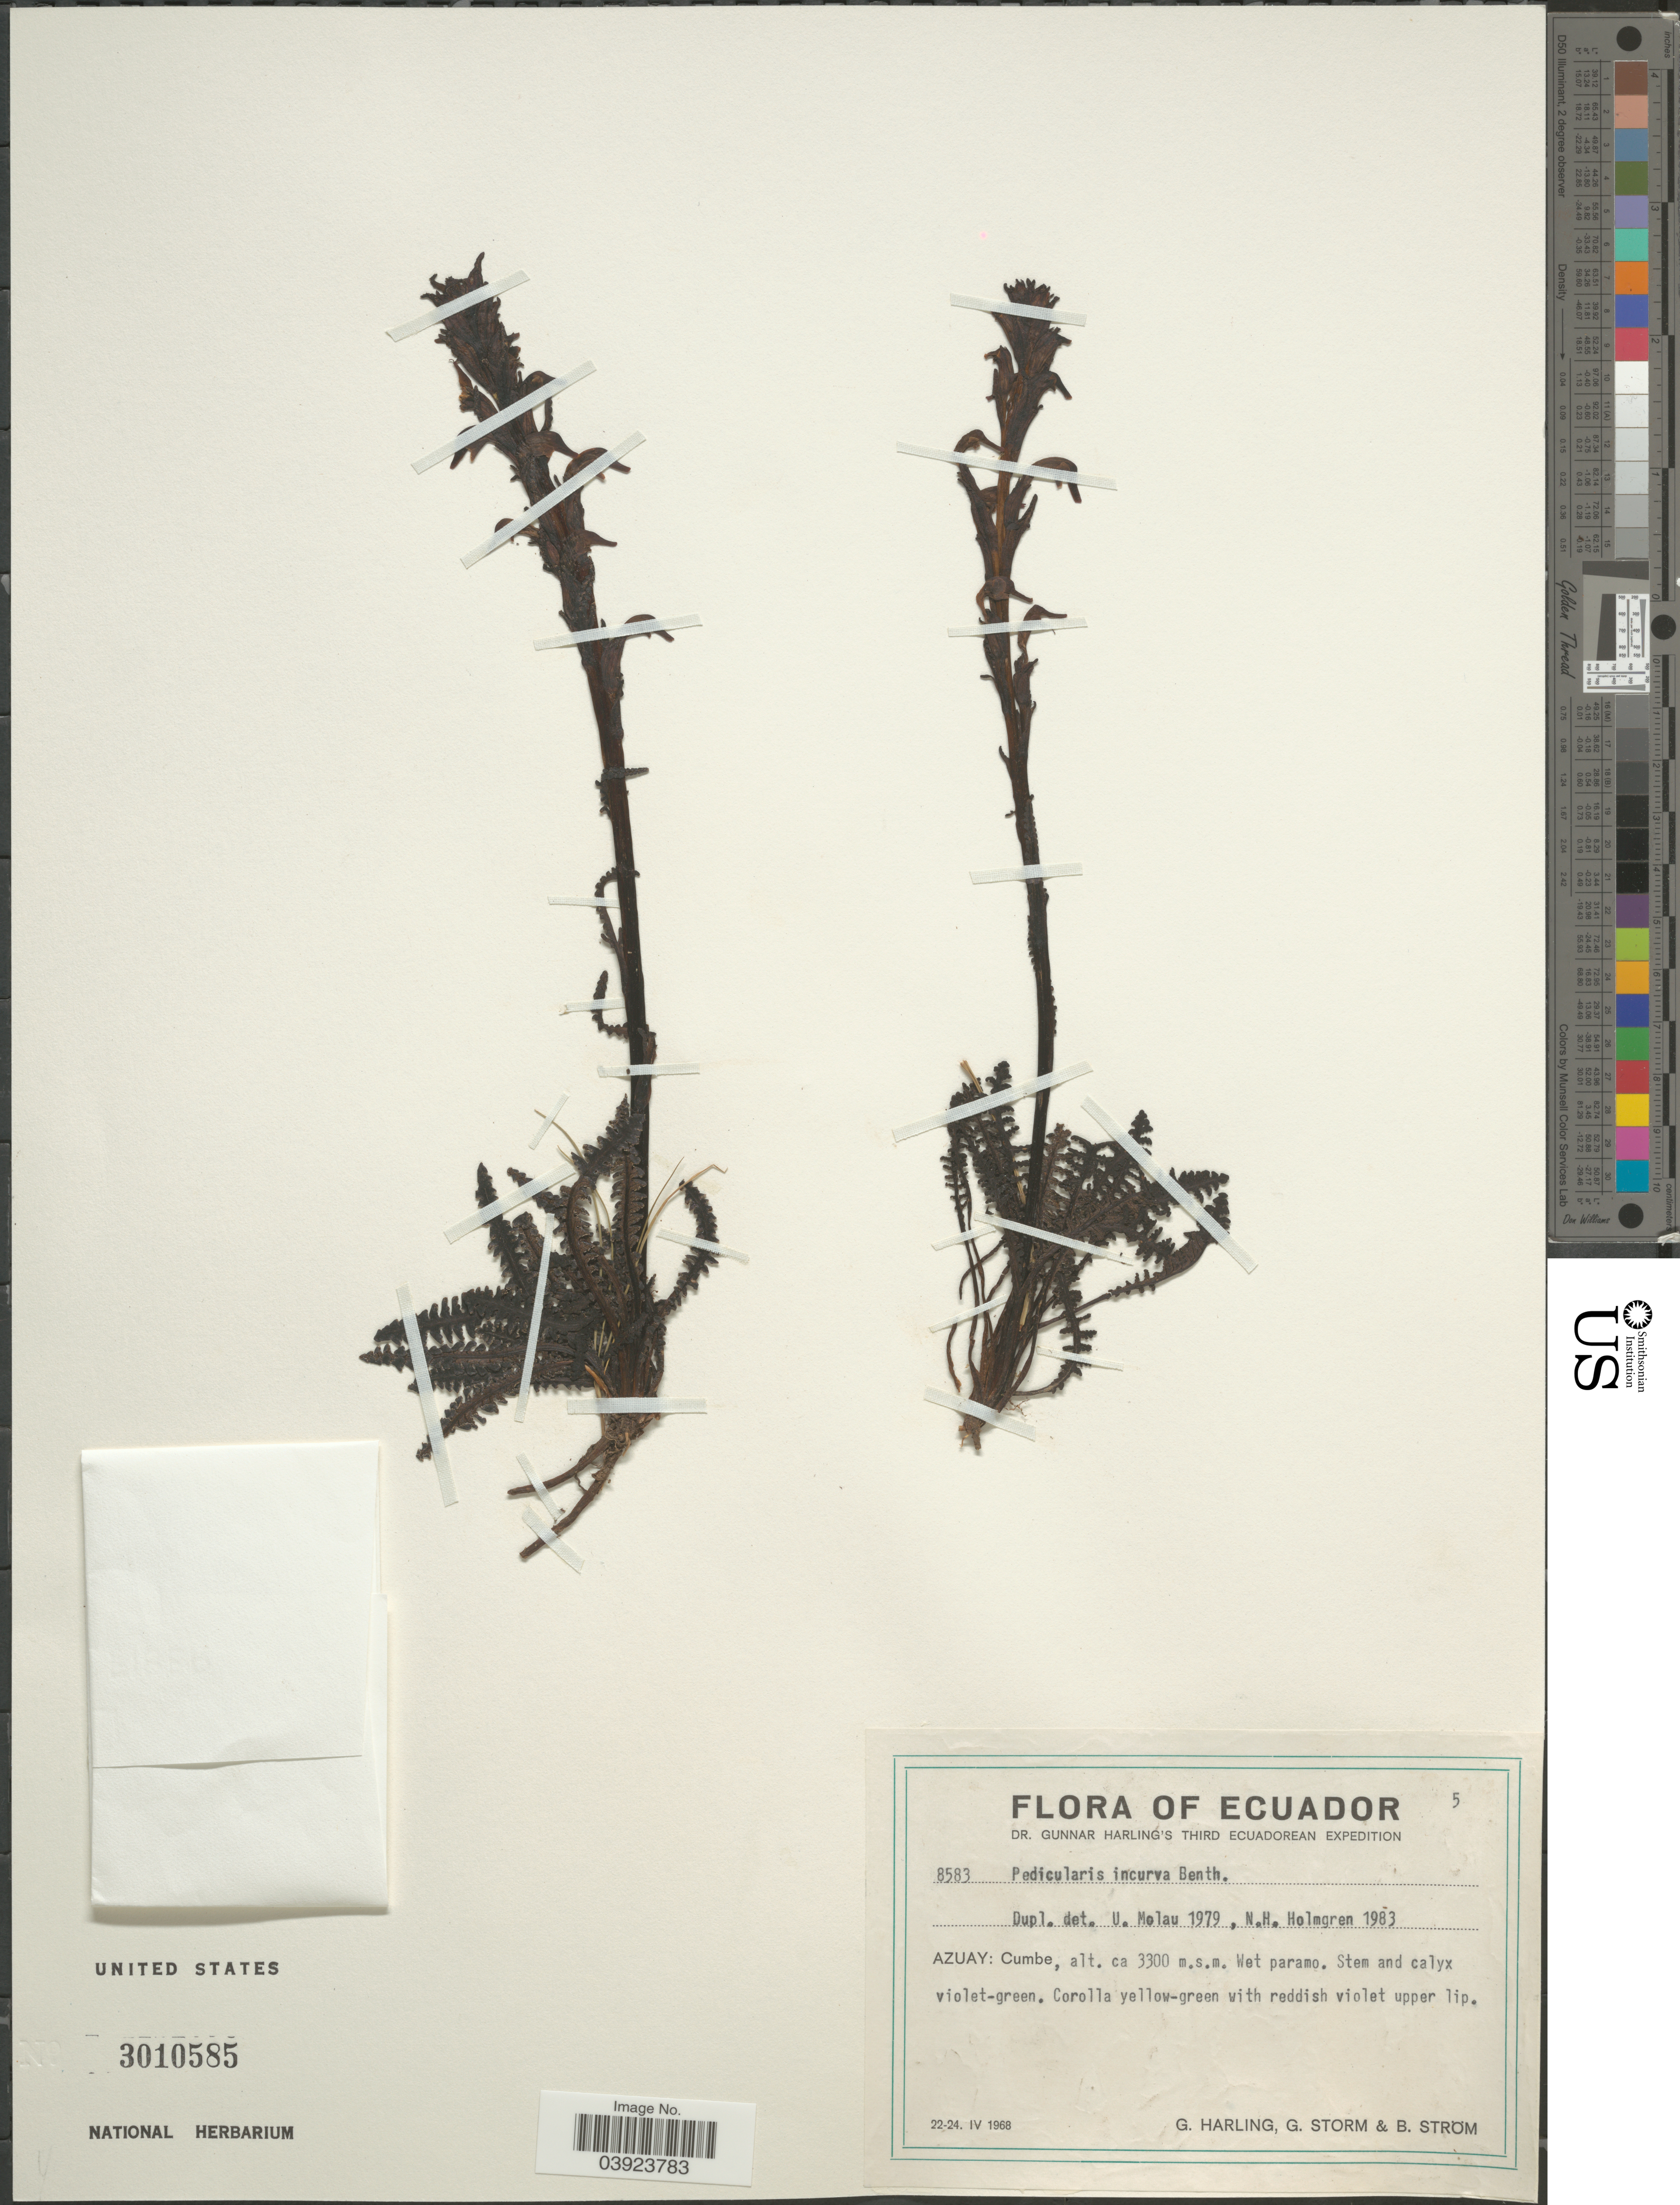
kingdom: Plantae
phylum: Tracheophyta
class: Magnoliopsida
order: Lamiales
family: Orobanchaceae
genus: Pedicularis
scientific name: Pedicularis incurva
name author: Benth.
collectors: G. Harling, G. Storm & B. Strom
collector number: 8583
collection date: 1968-04-22/1968-04-24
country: Ecuador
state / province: Azuay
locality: Cumbe.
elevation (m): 3300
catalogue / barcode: US 3010585